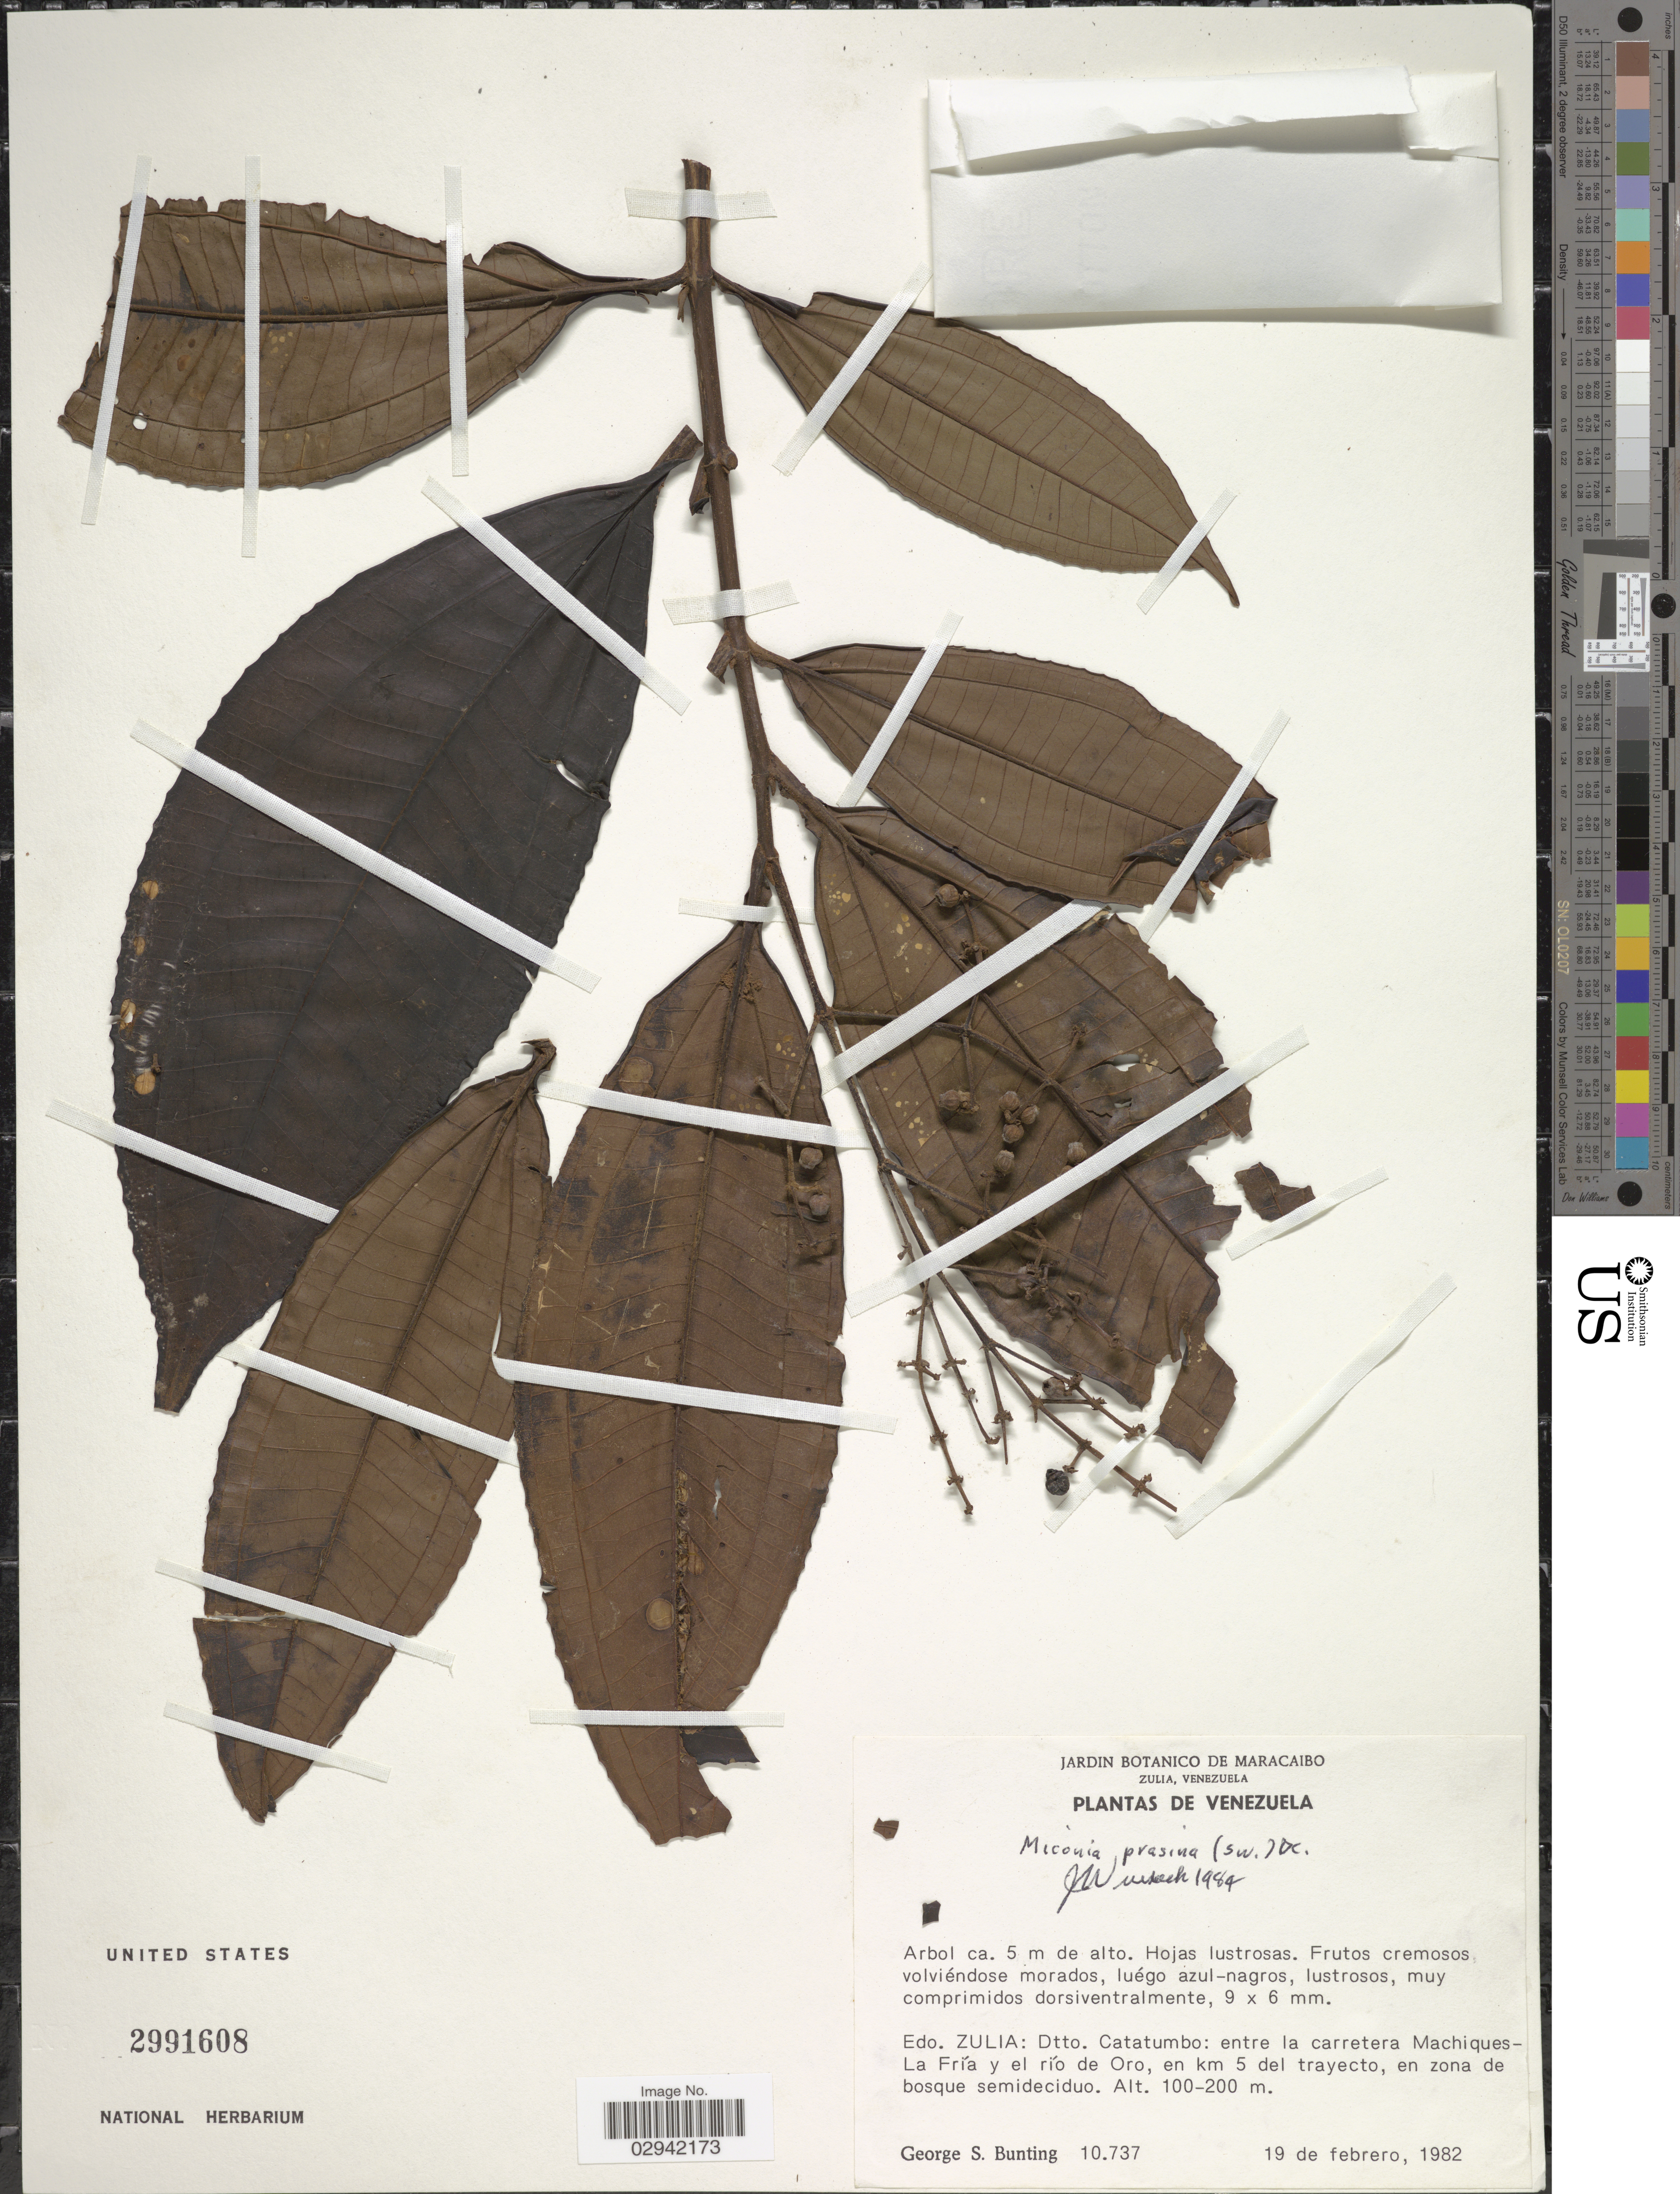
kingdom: Plantae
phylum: Tracheophyta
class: Magnoliopsida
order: Myrtales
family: Melastomataceae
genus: Miconia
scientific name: Miconia prasina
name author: (Sw.) DC.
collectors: G. S. Bunting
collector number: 10737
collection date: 1982-02-19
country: Venezuela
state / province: Zulia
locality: Dtto. Catatumbo: Entre la carretera Machiques-La Frîa y el río de Oro, en km 5 del trayecto.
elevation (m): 100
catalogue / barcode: US 2991608